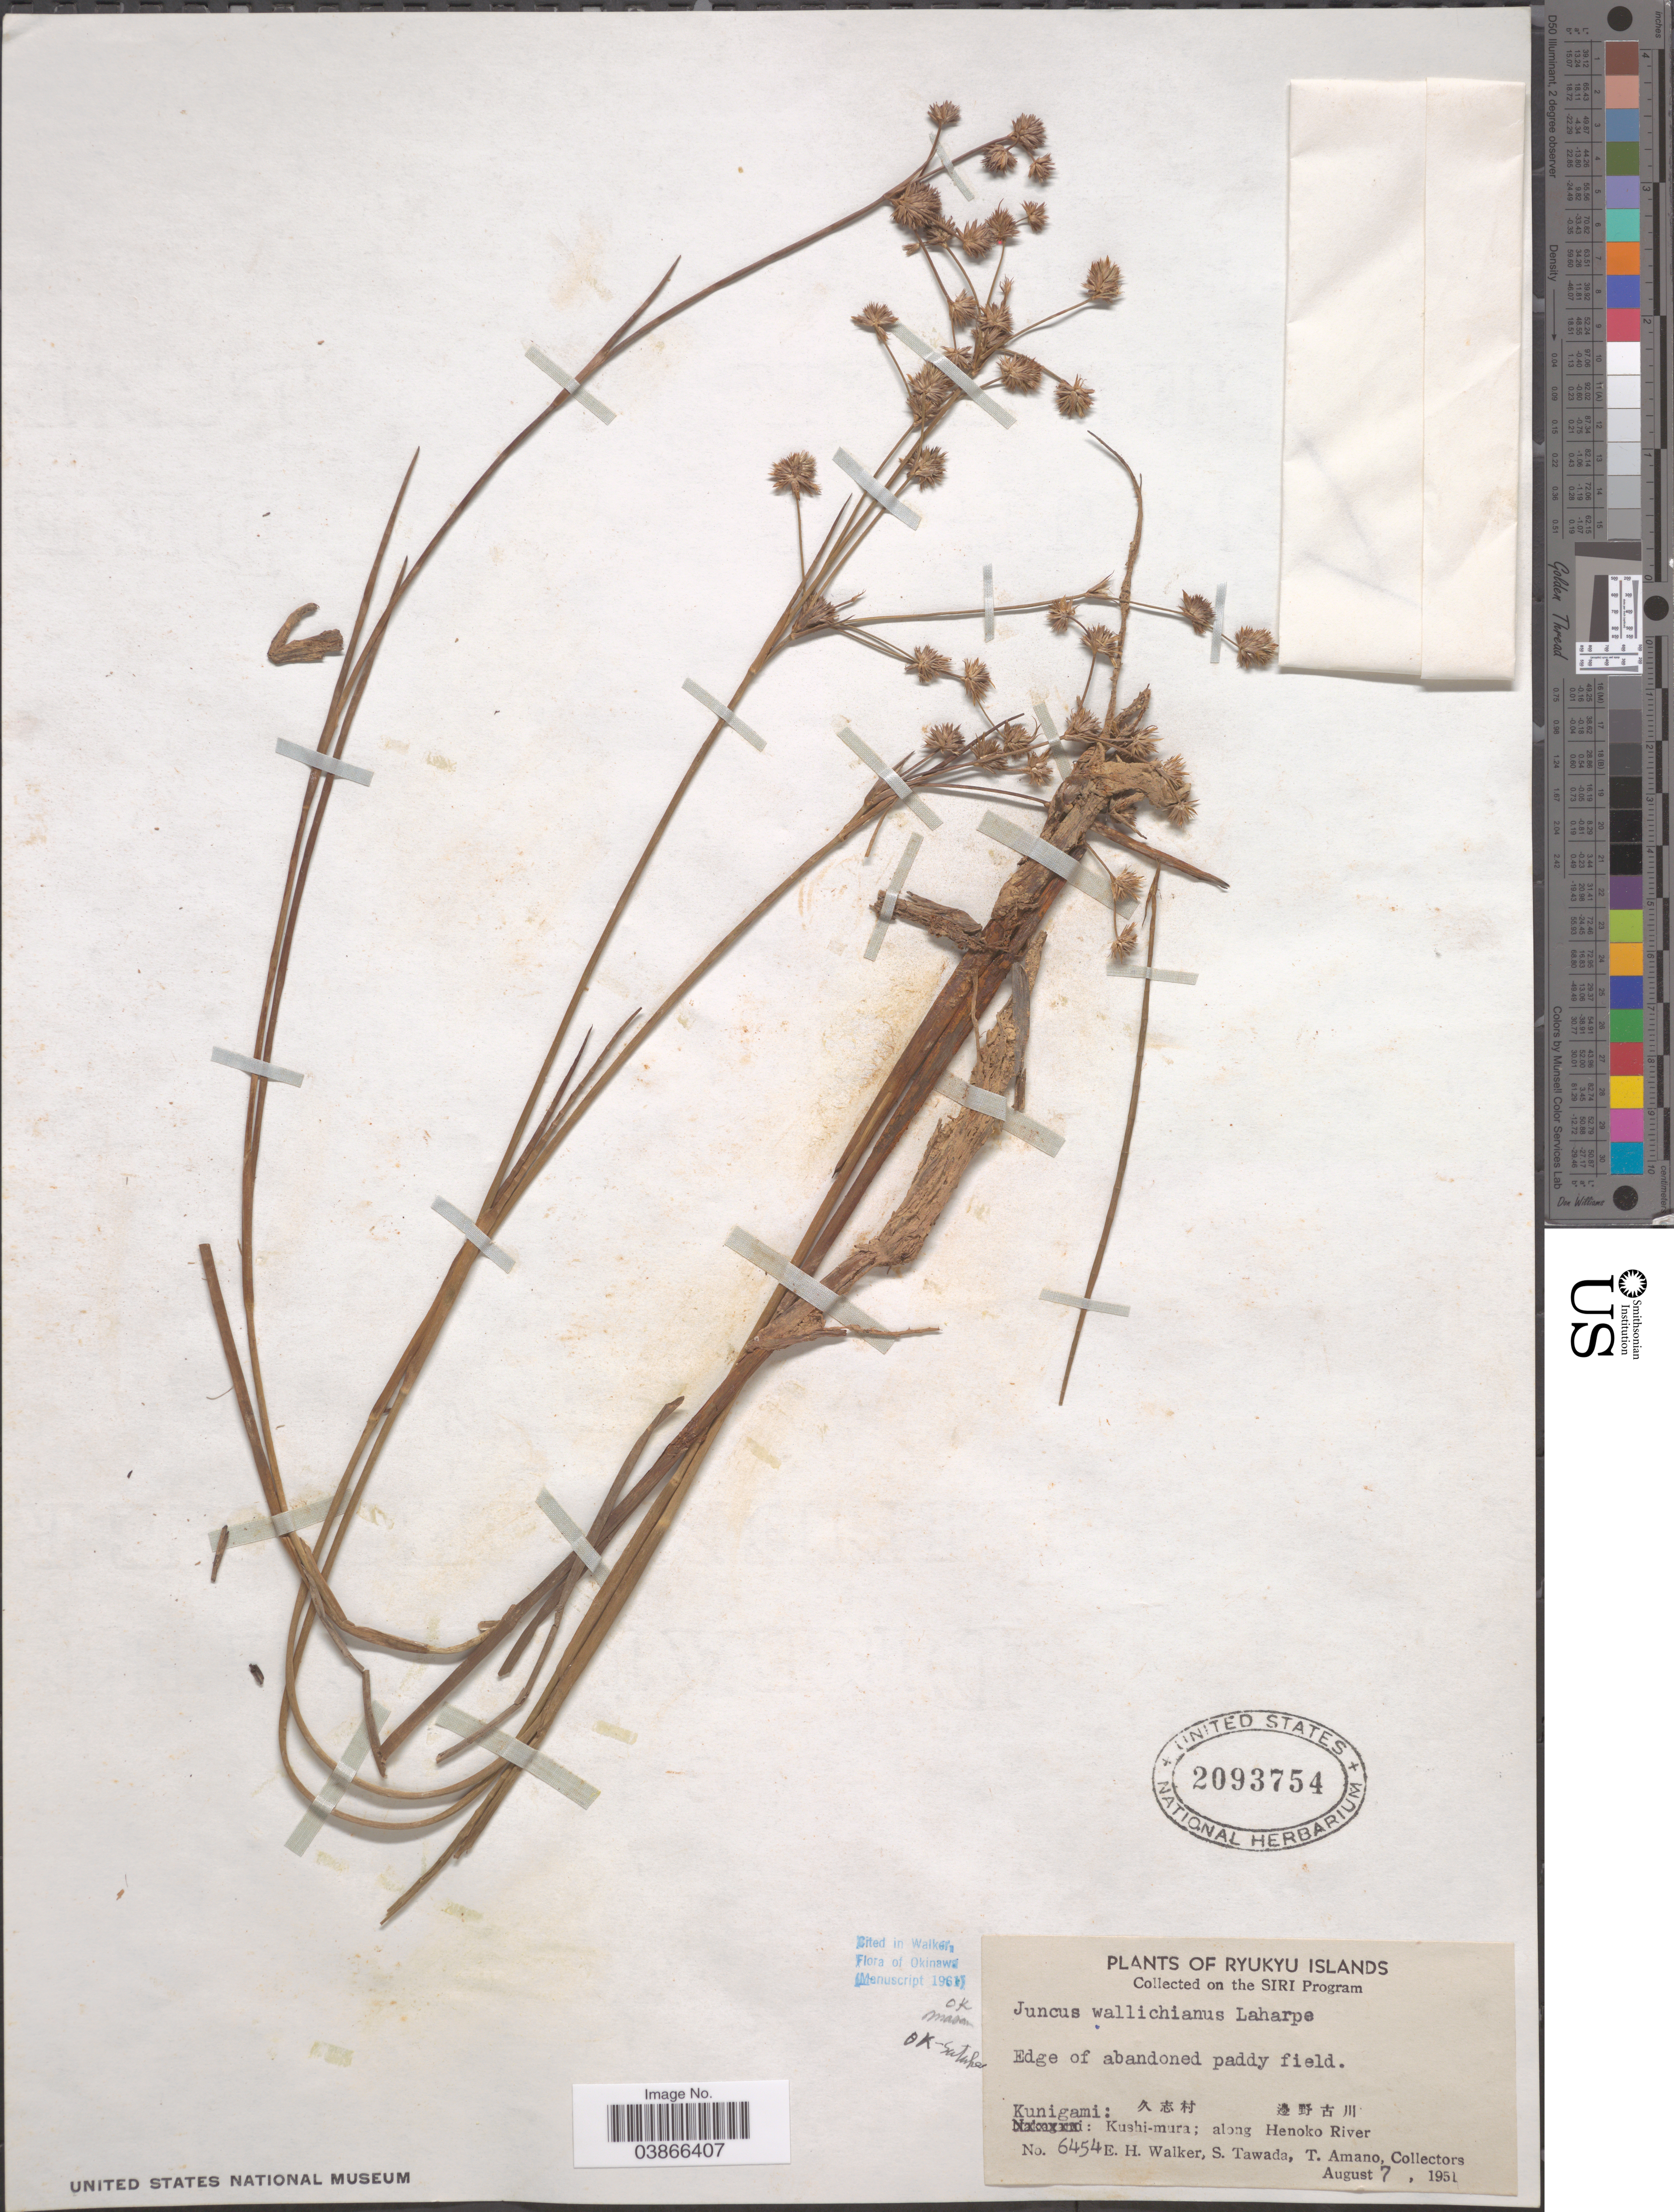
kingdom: Plantae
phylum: Tracheophyta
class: Liliopsida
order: Poales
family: Juncaceae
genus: Juncus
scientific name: Juncus wallichianus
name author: Laharpe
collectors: E. H. Walker, S. Tawada & T. Amano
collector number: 6454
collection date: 1951-08-07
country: Japan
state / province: Okinawa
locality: Ryukyu Islands. Kunigama: X. Kushi-mura: along Henoko River.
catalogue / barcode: US 2093754